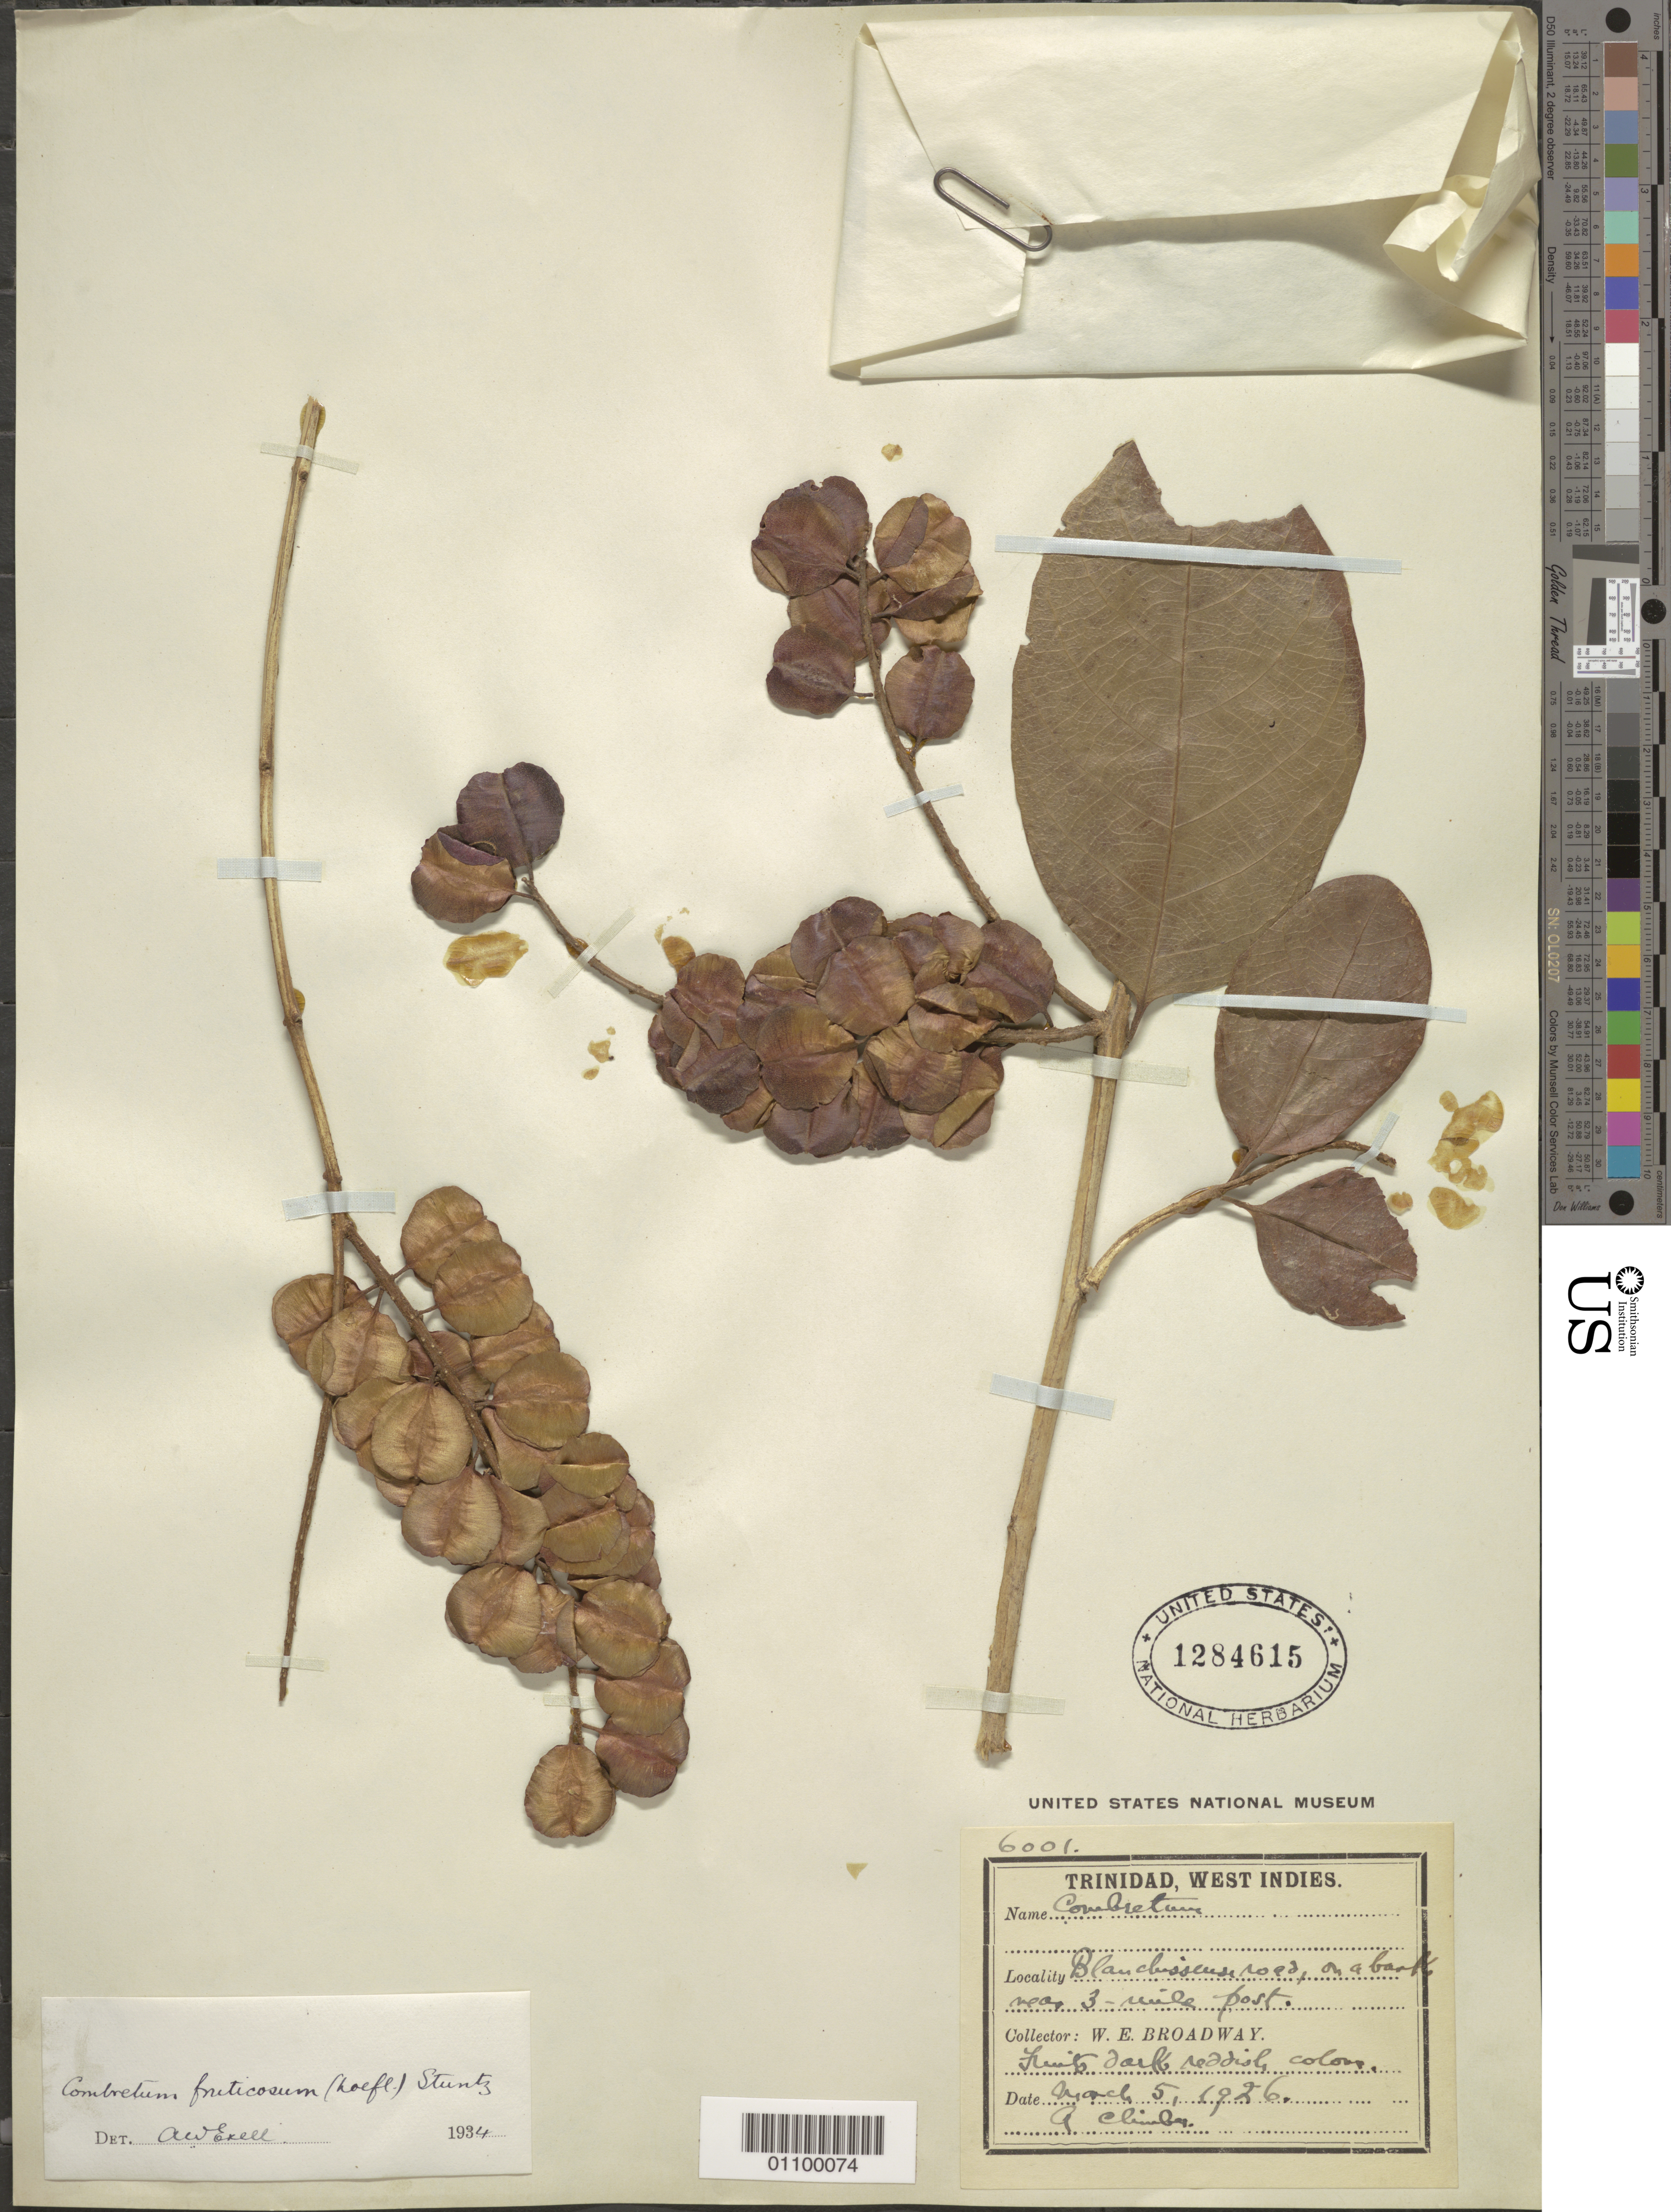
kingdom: Plantae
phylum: Tracheophyta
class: Magnoliopsida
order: Myrtales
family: Combretaceae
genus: Combretum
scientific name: Combretum fruticosum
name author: (Loefl.) Stuntz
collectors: W. E. Broadway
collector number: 6001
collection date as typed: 05 Mar 1926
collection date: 1926-03-05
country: Trinidad and Tobago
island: Trinidad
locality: Blanchisseus road, a bank near 3-mile post.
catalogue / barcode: US 1284615